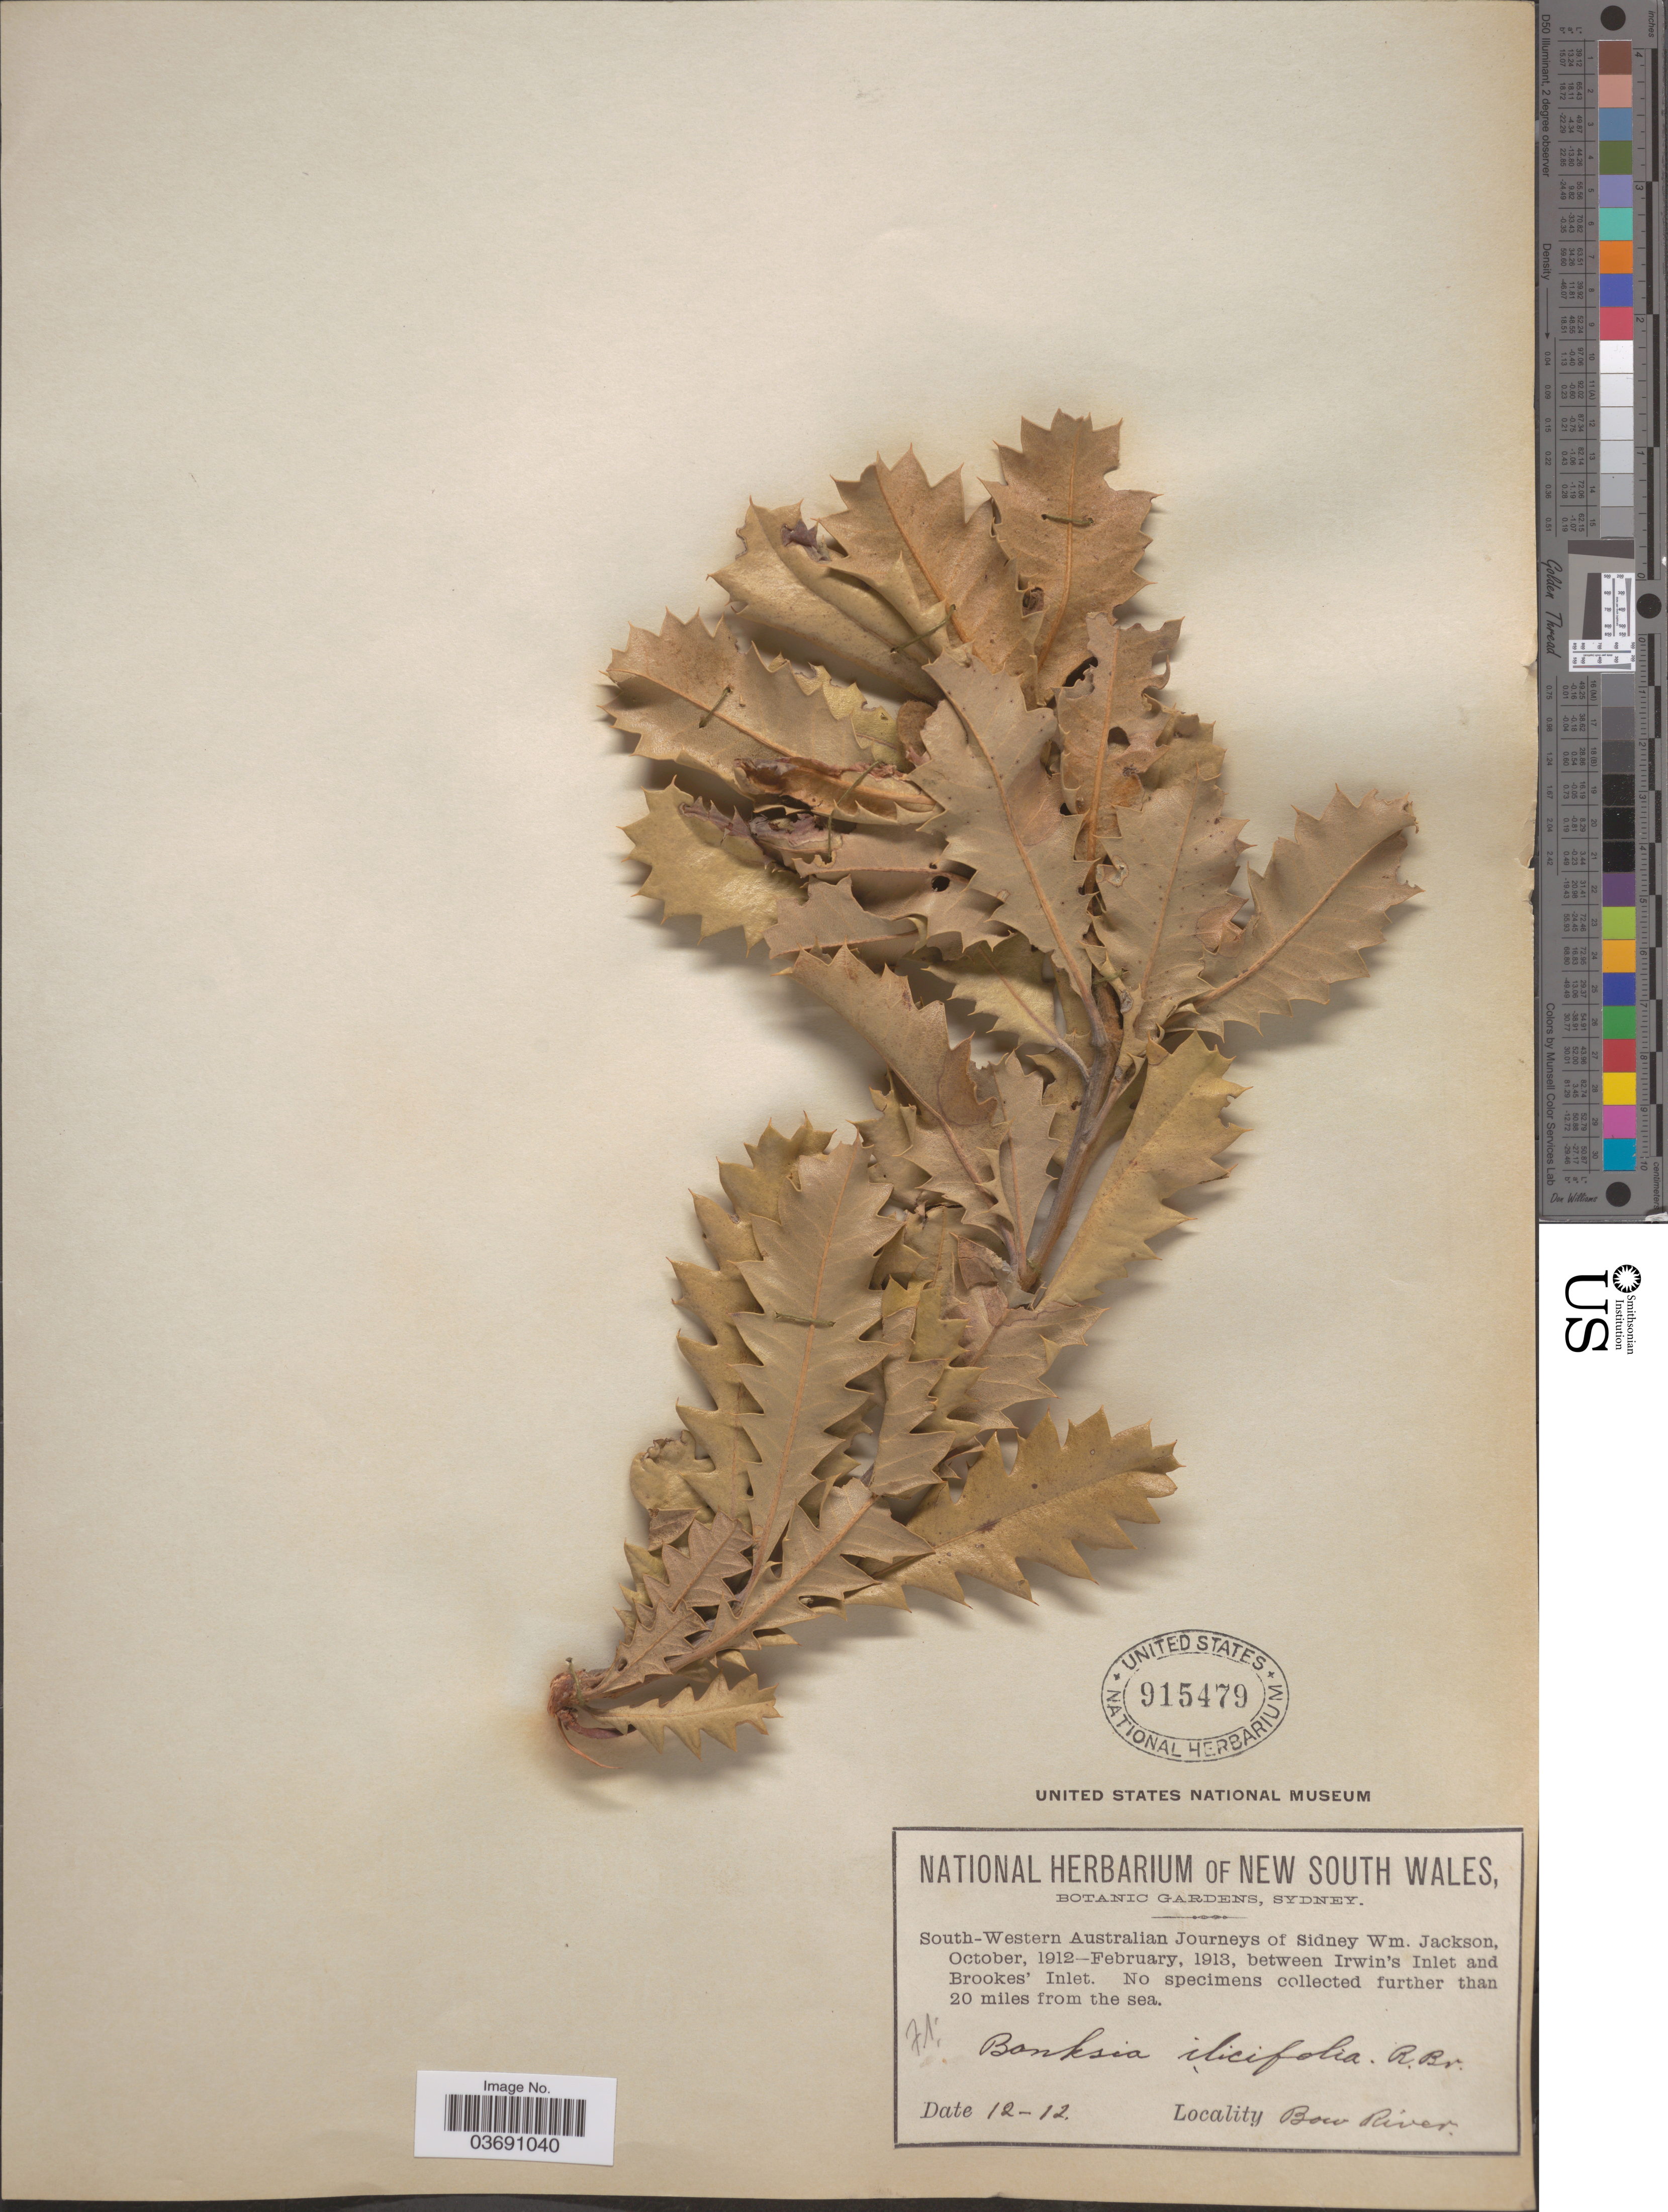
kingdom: Plantae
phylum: Tracheophyta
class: Magnoliopsida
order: Proteales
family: Proteaceae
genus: Banksia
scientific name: Banksia ilicifolia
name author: R. Br.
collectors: Jackson, S. W.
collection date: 1912-12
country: Australia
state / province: Western Australia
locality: South-Western Australian. Between Irwin's Inlet and Brookes' Inlet. No specimens collected further than 20 miles from the sea. Bow River.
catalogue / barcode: US 915479